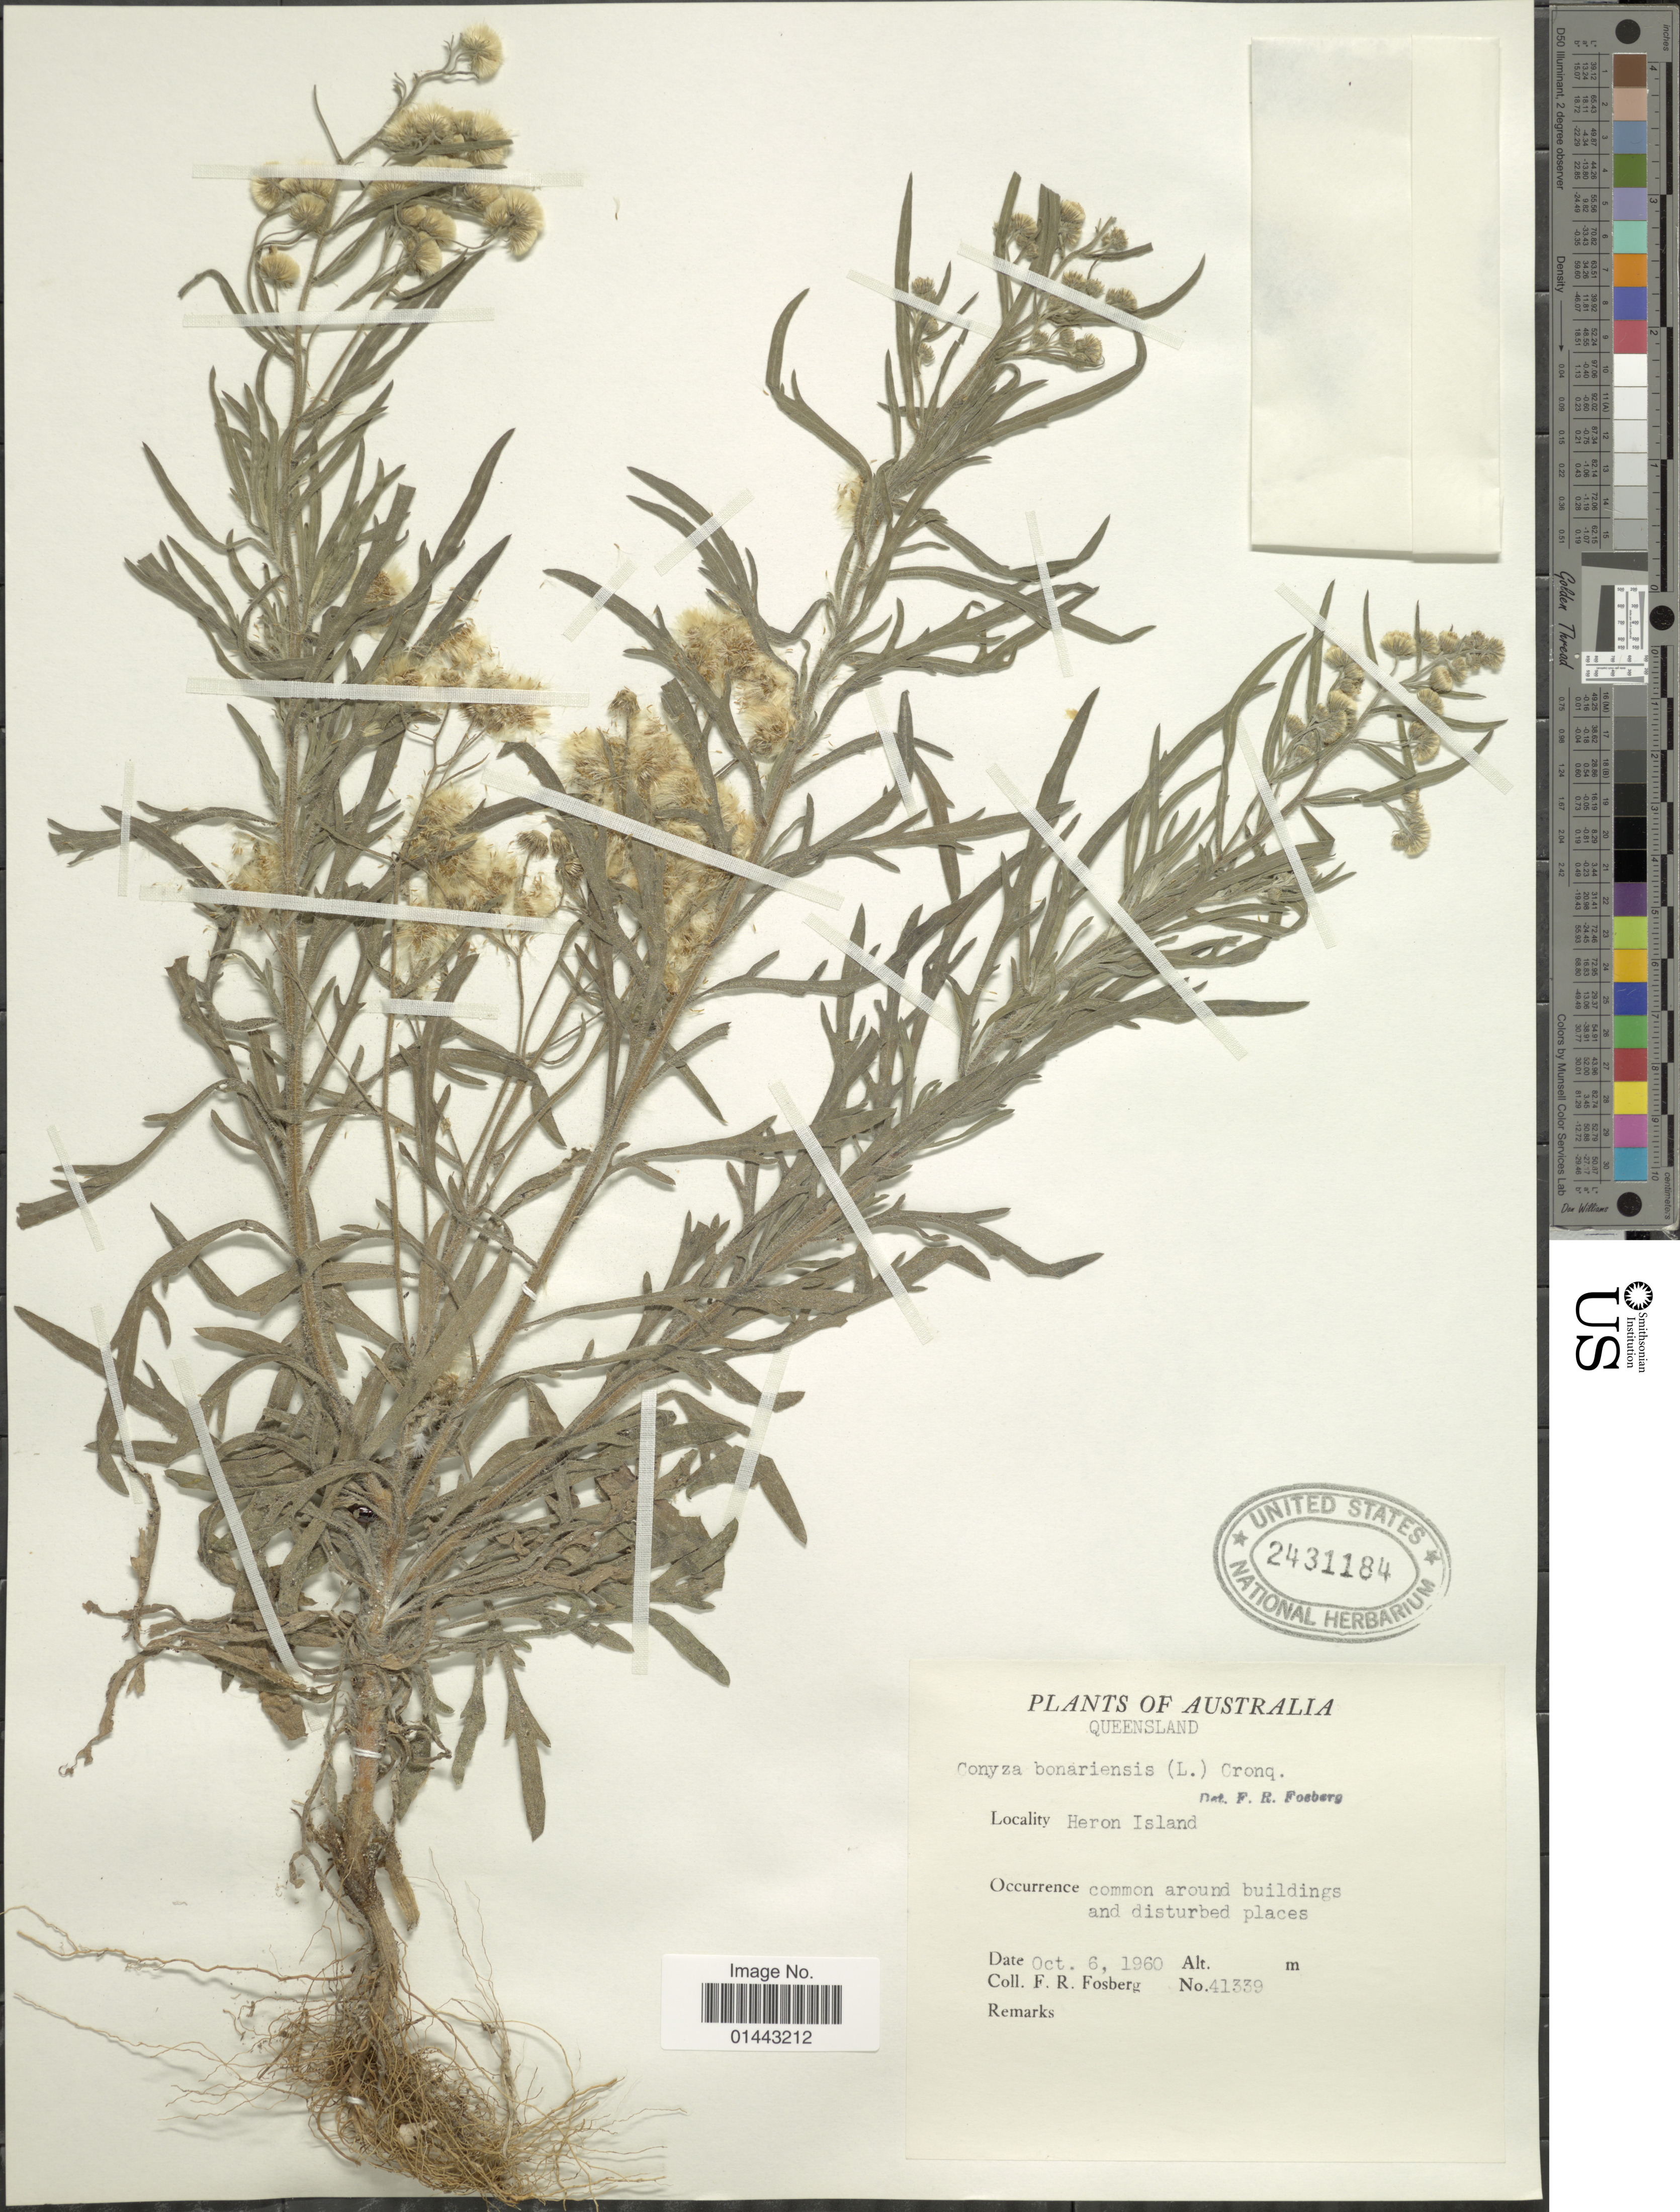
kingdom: Plantae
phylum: Tracheophyta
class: Magnoliopsida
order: Asterales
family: Asteraceae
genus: Erigeron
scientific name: Erigeron bonariensis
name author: L.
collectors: F. R. Fosberg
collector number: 41339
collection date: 1960-10-06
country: Australia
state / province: Queensland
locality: Heron Island,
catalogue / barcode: US 2431184